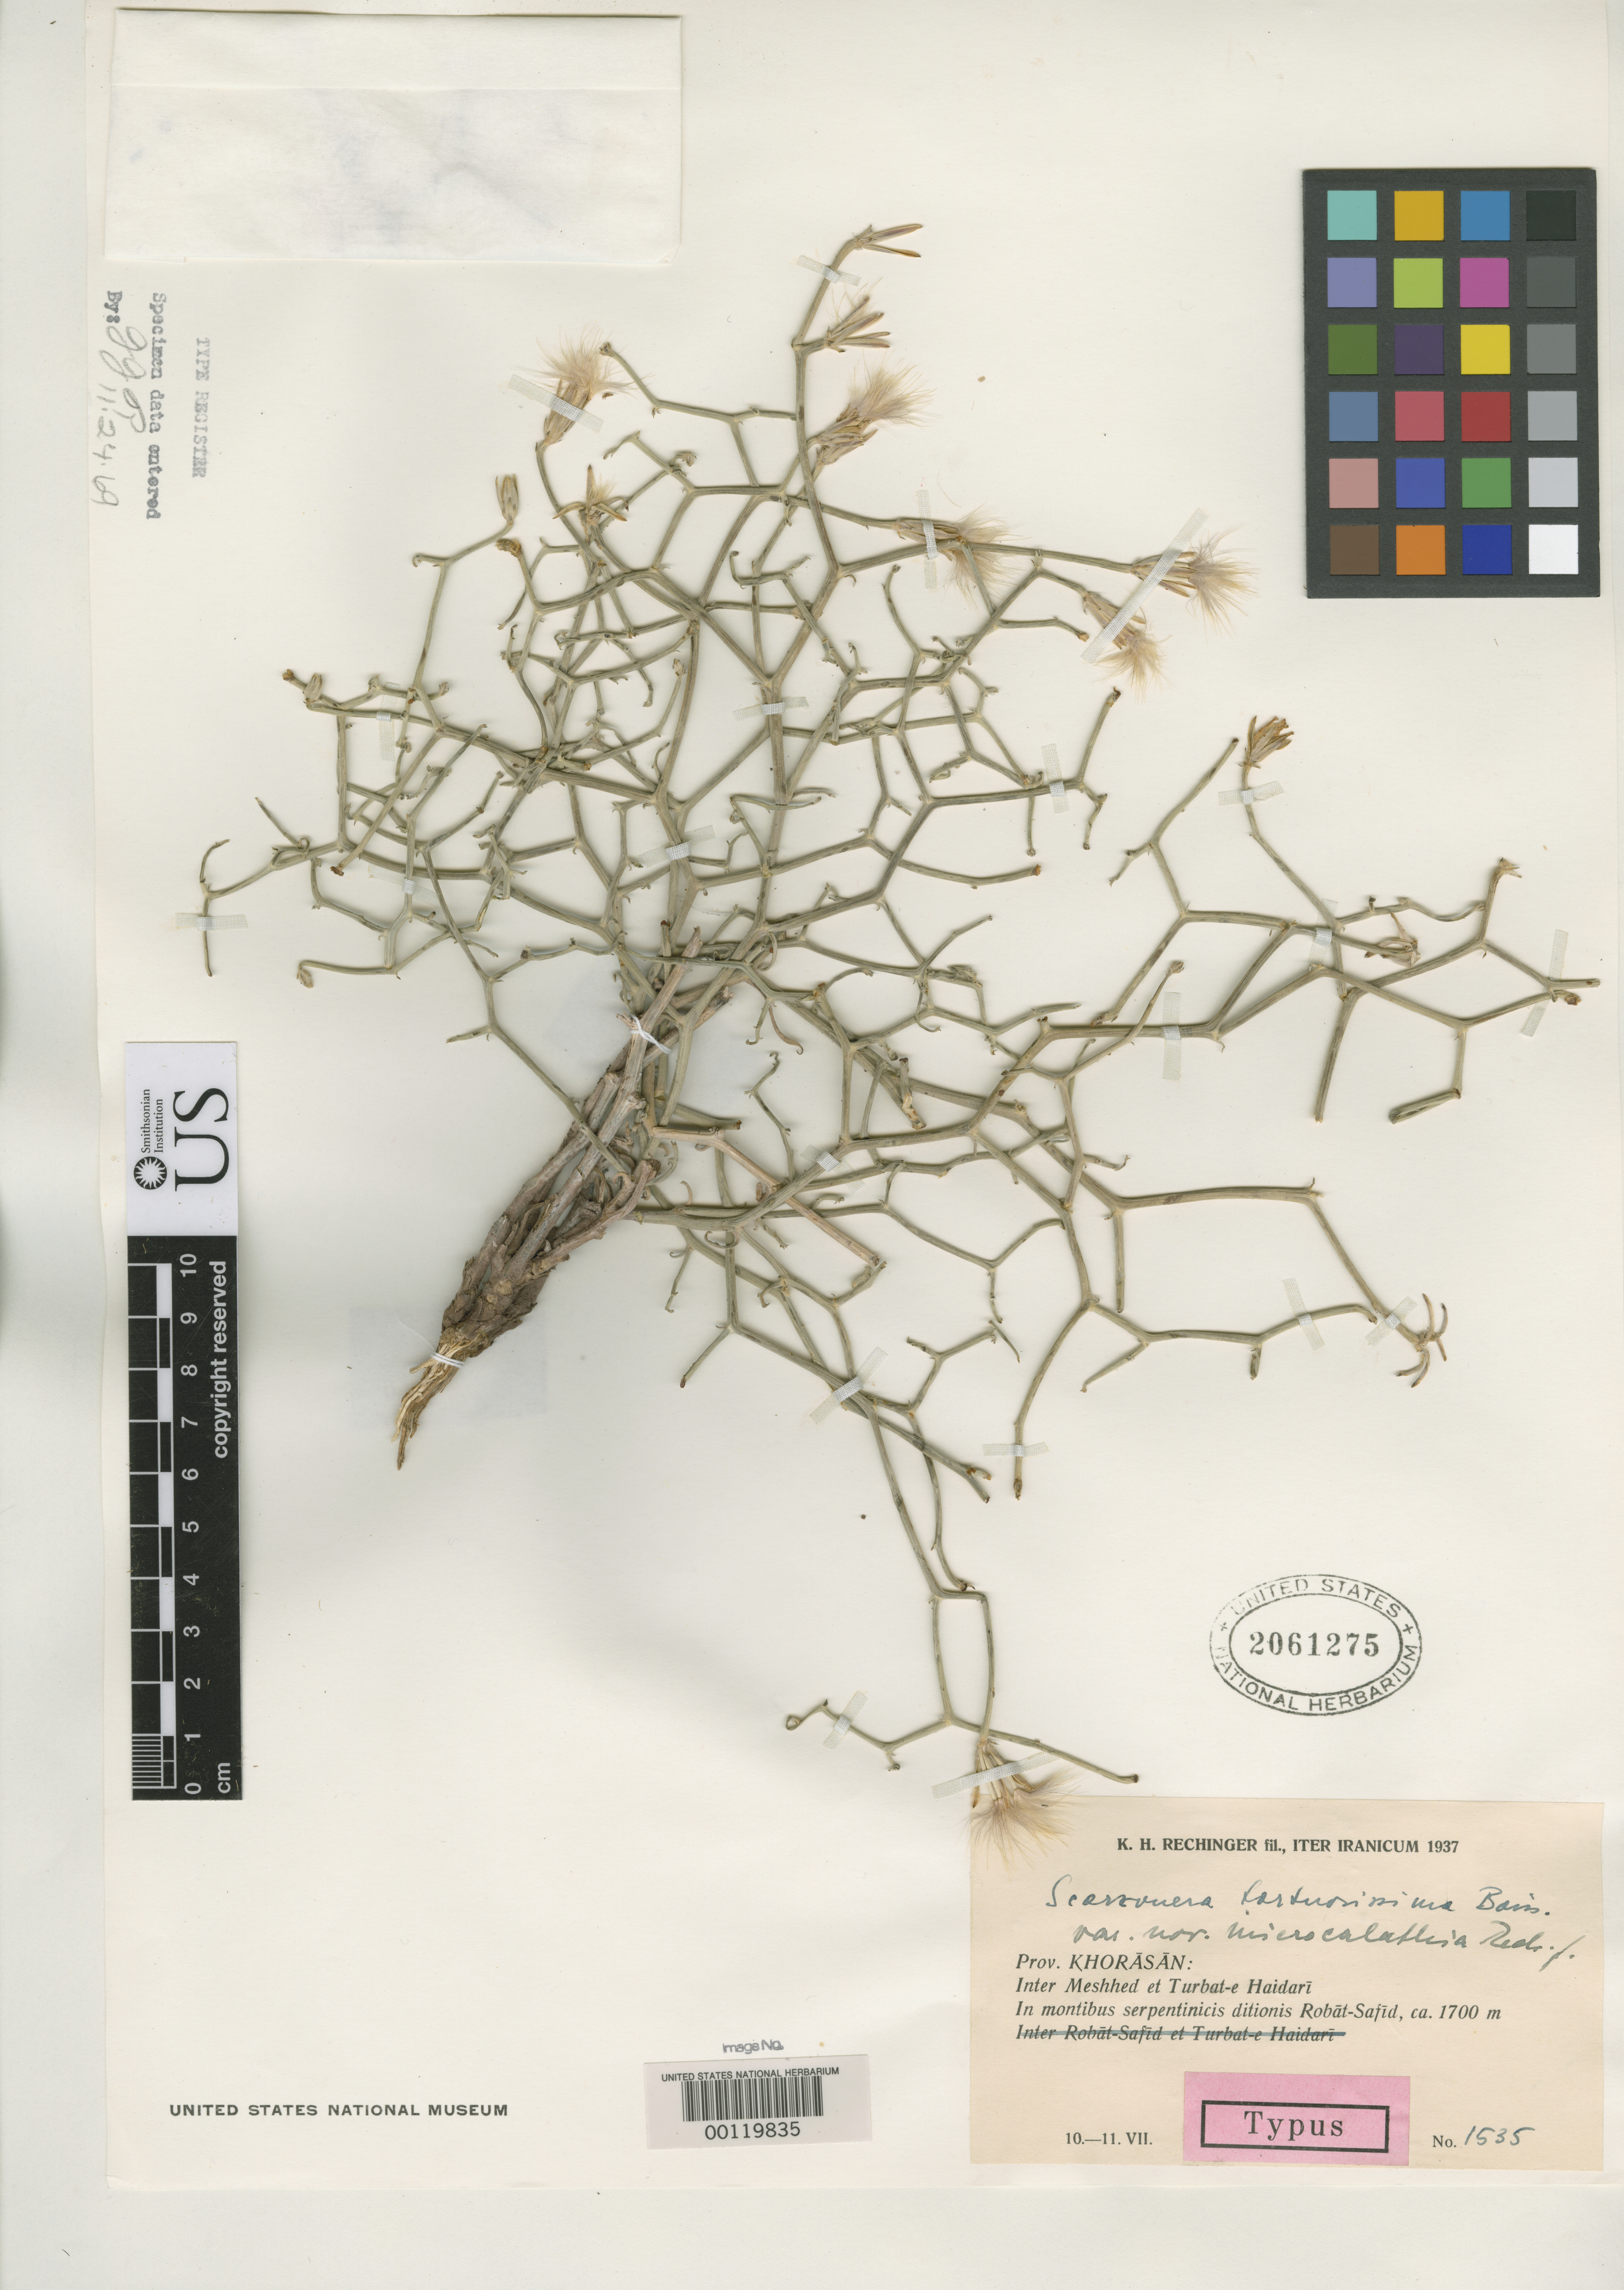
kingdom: Plantae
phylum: Tracheophyta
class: Magnoliopsida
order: Asterales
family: Asteraceae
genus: Scorzonera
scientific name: Scorzonera tortuosissima var. microcalathia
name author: Rech. f.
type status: Isotype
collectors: K. H. Rechinger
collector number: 1535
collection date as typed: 10-11 VII 1937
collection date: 1937-07-10/1937-07-11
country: Iran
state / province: Khorasan [obsolete]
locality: Prov. Khorasan: inter Meshhed et Turbat-e Haidari, in montibus serpentinicis ditionis Robat-Safid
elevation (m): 1700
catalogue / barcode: US 2061275